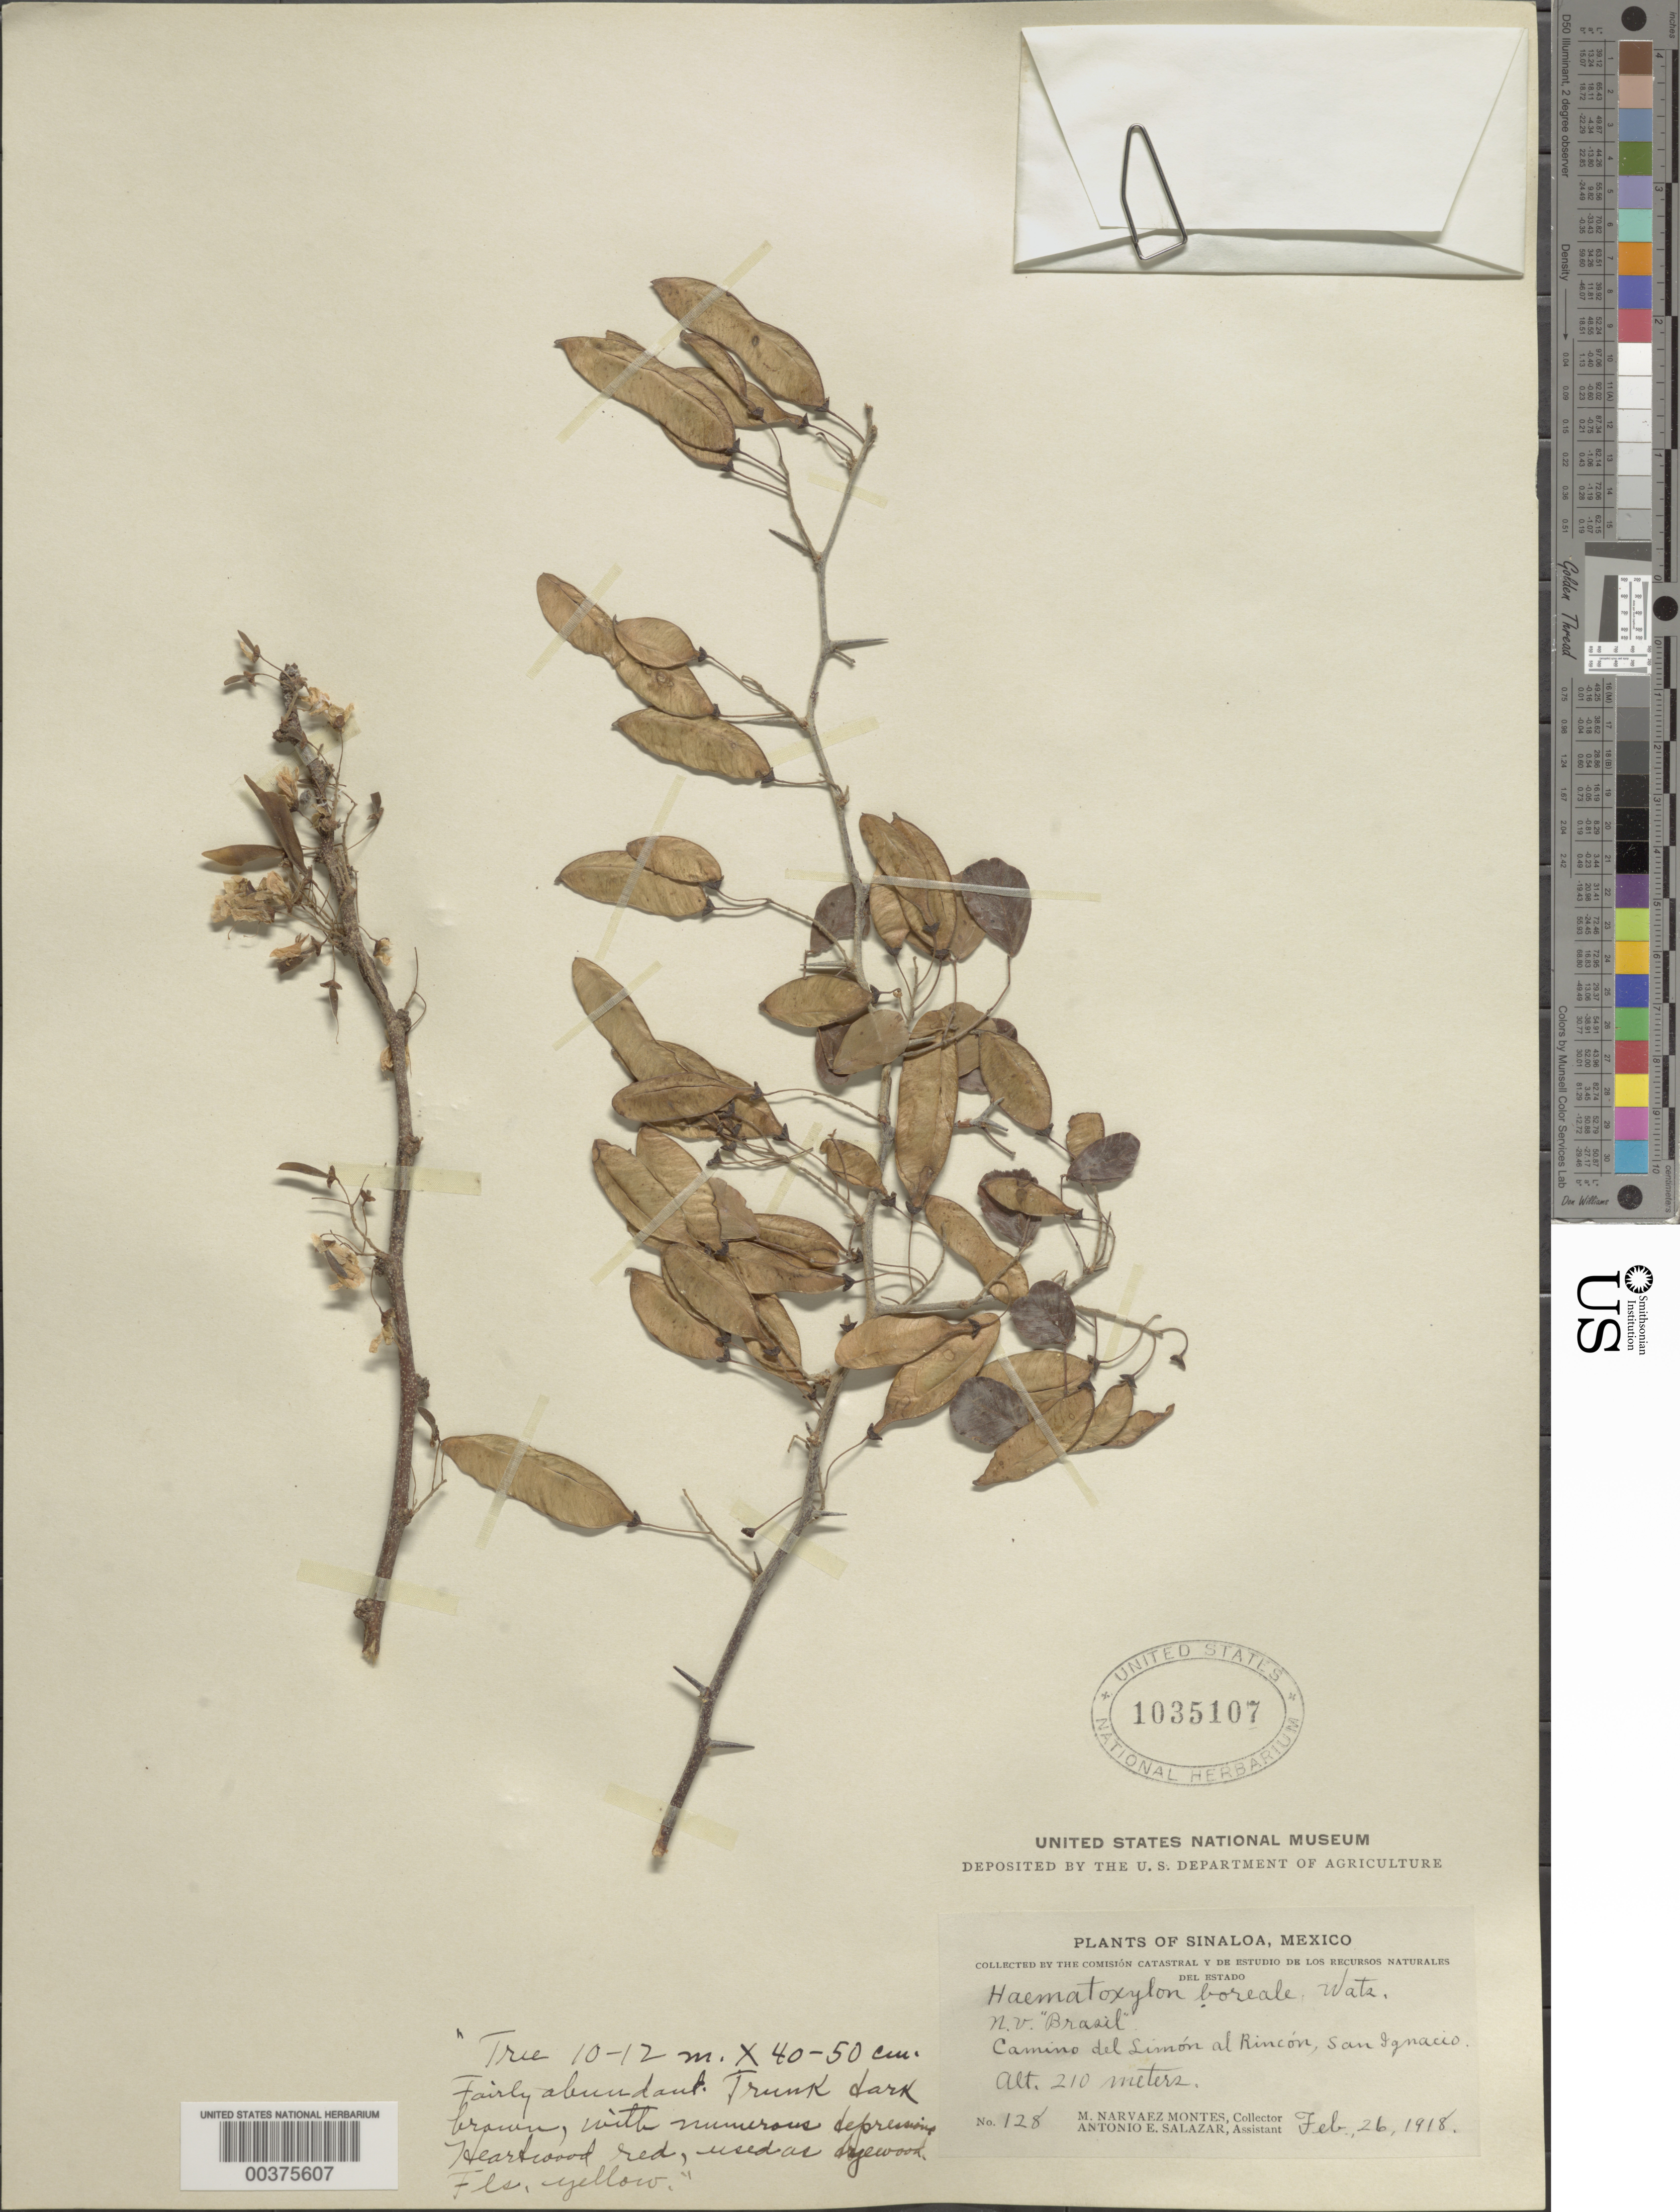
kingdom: Plantae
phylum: Tracheophyta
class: Magnoliopsida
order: Fabales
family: Fabaceae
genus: Haematoxylum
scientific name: Haematoxylum brasiletto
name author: H. Karst.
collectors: M. Montes & A. E. Salazar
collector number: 128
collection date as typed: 16 Feb 1918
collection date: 1918-02-16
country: Mexico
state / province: Sinaloa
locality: Camino del limon da rincon, San Ignacio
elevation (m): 210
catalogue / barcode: US 1035107